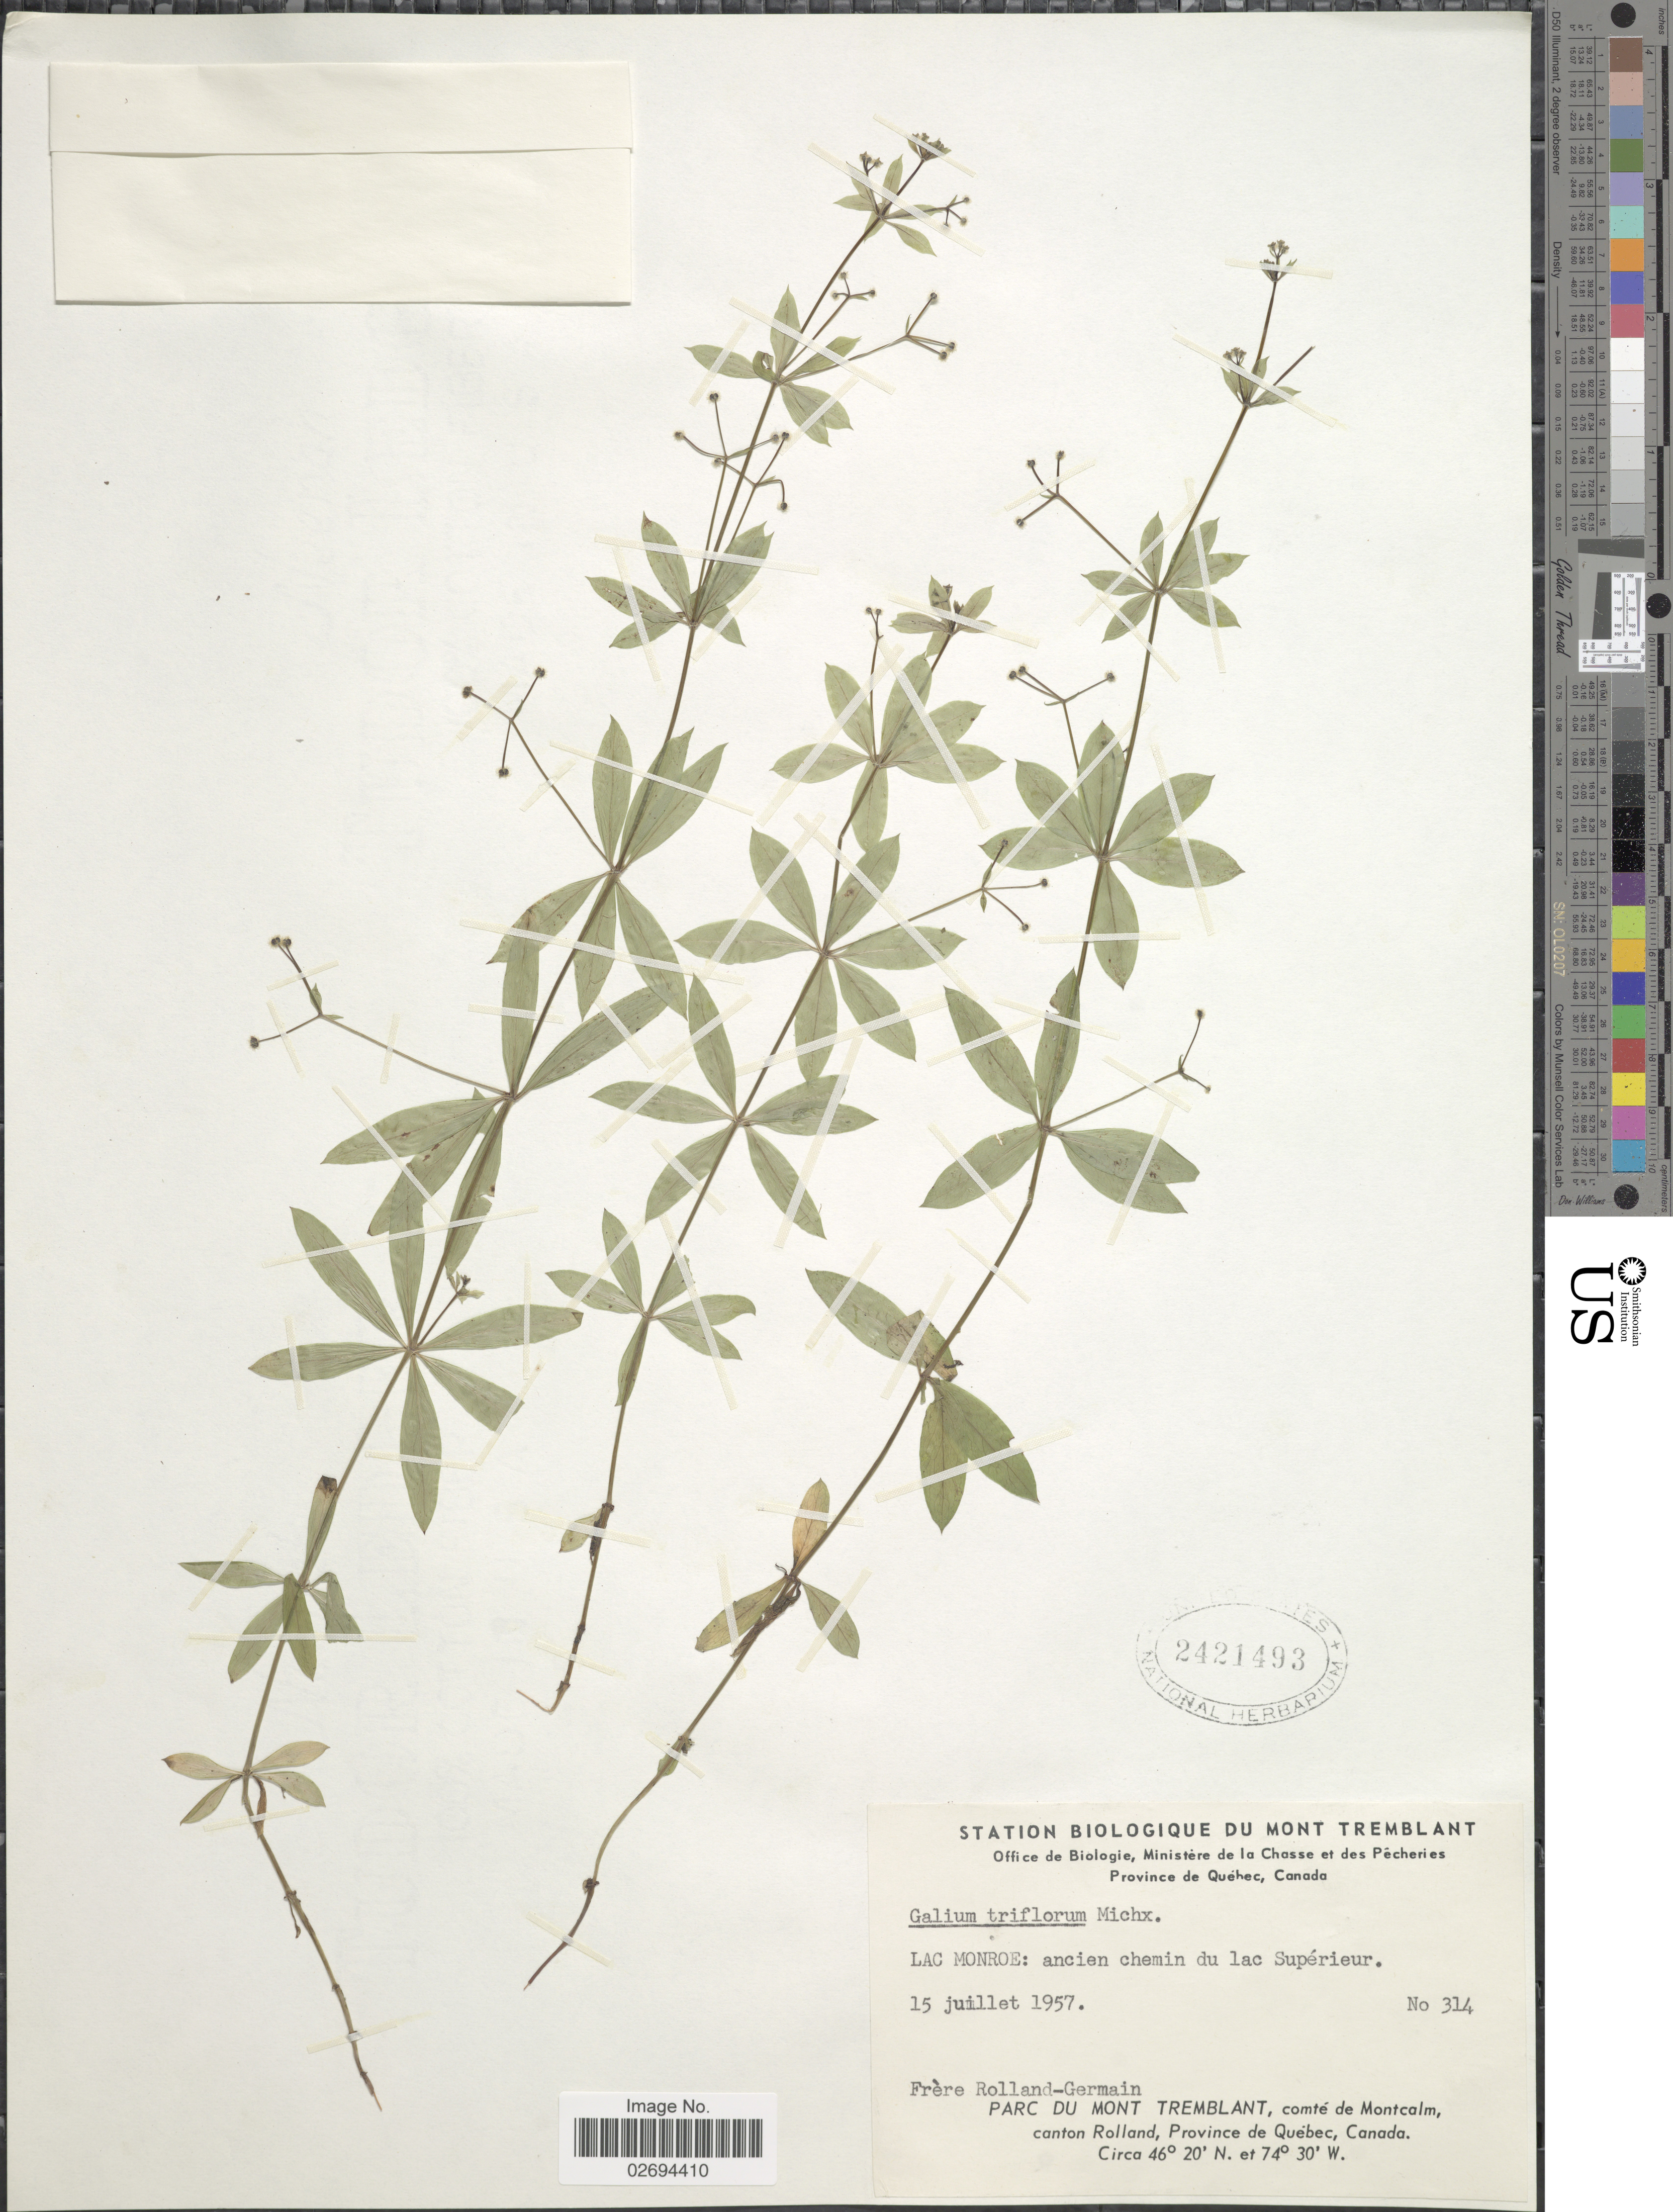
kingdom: Plantae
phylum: Tracheophyta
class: Magnoliopsida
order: Gentianales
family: Rubiaceae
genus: Galium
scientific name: Galium triflorum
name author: Michx.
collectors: Rolland-Germain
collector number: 314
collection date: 1957-07-15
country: Canada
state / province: Quebec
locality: Lac Monroe: ancien chemin du lac Supérieur. Parc Du Mont Tremblant, comté de Montcalm, canton Rolland.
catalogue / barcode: US 2421493